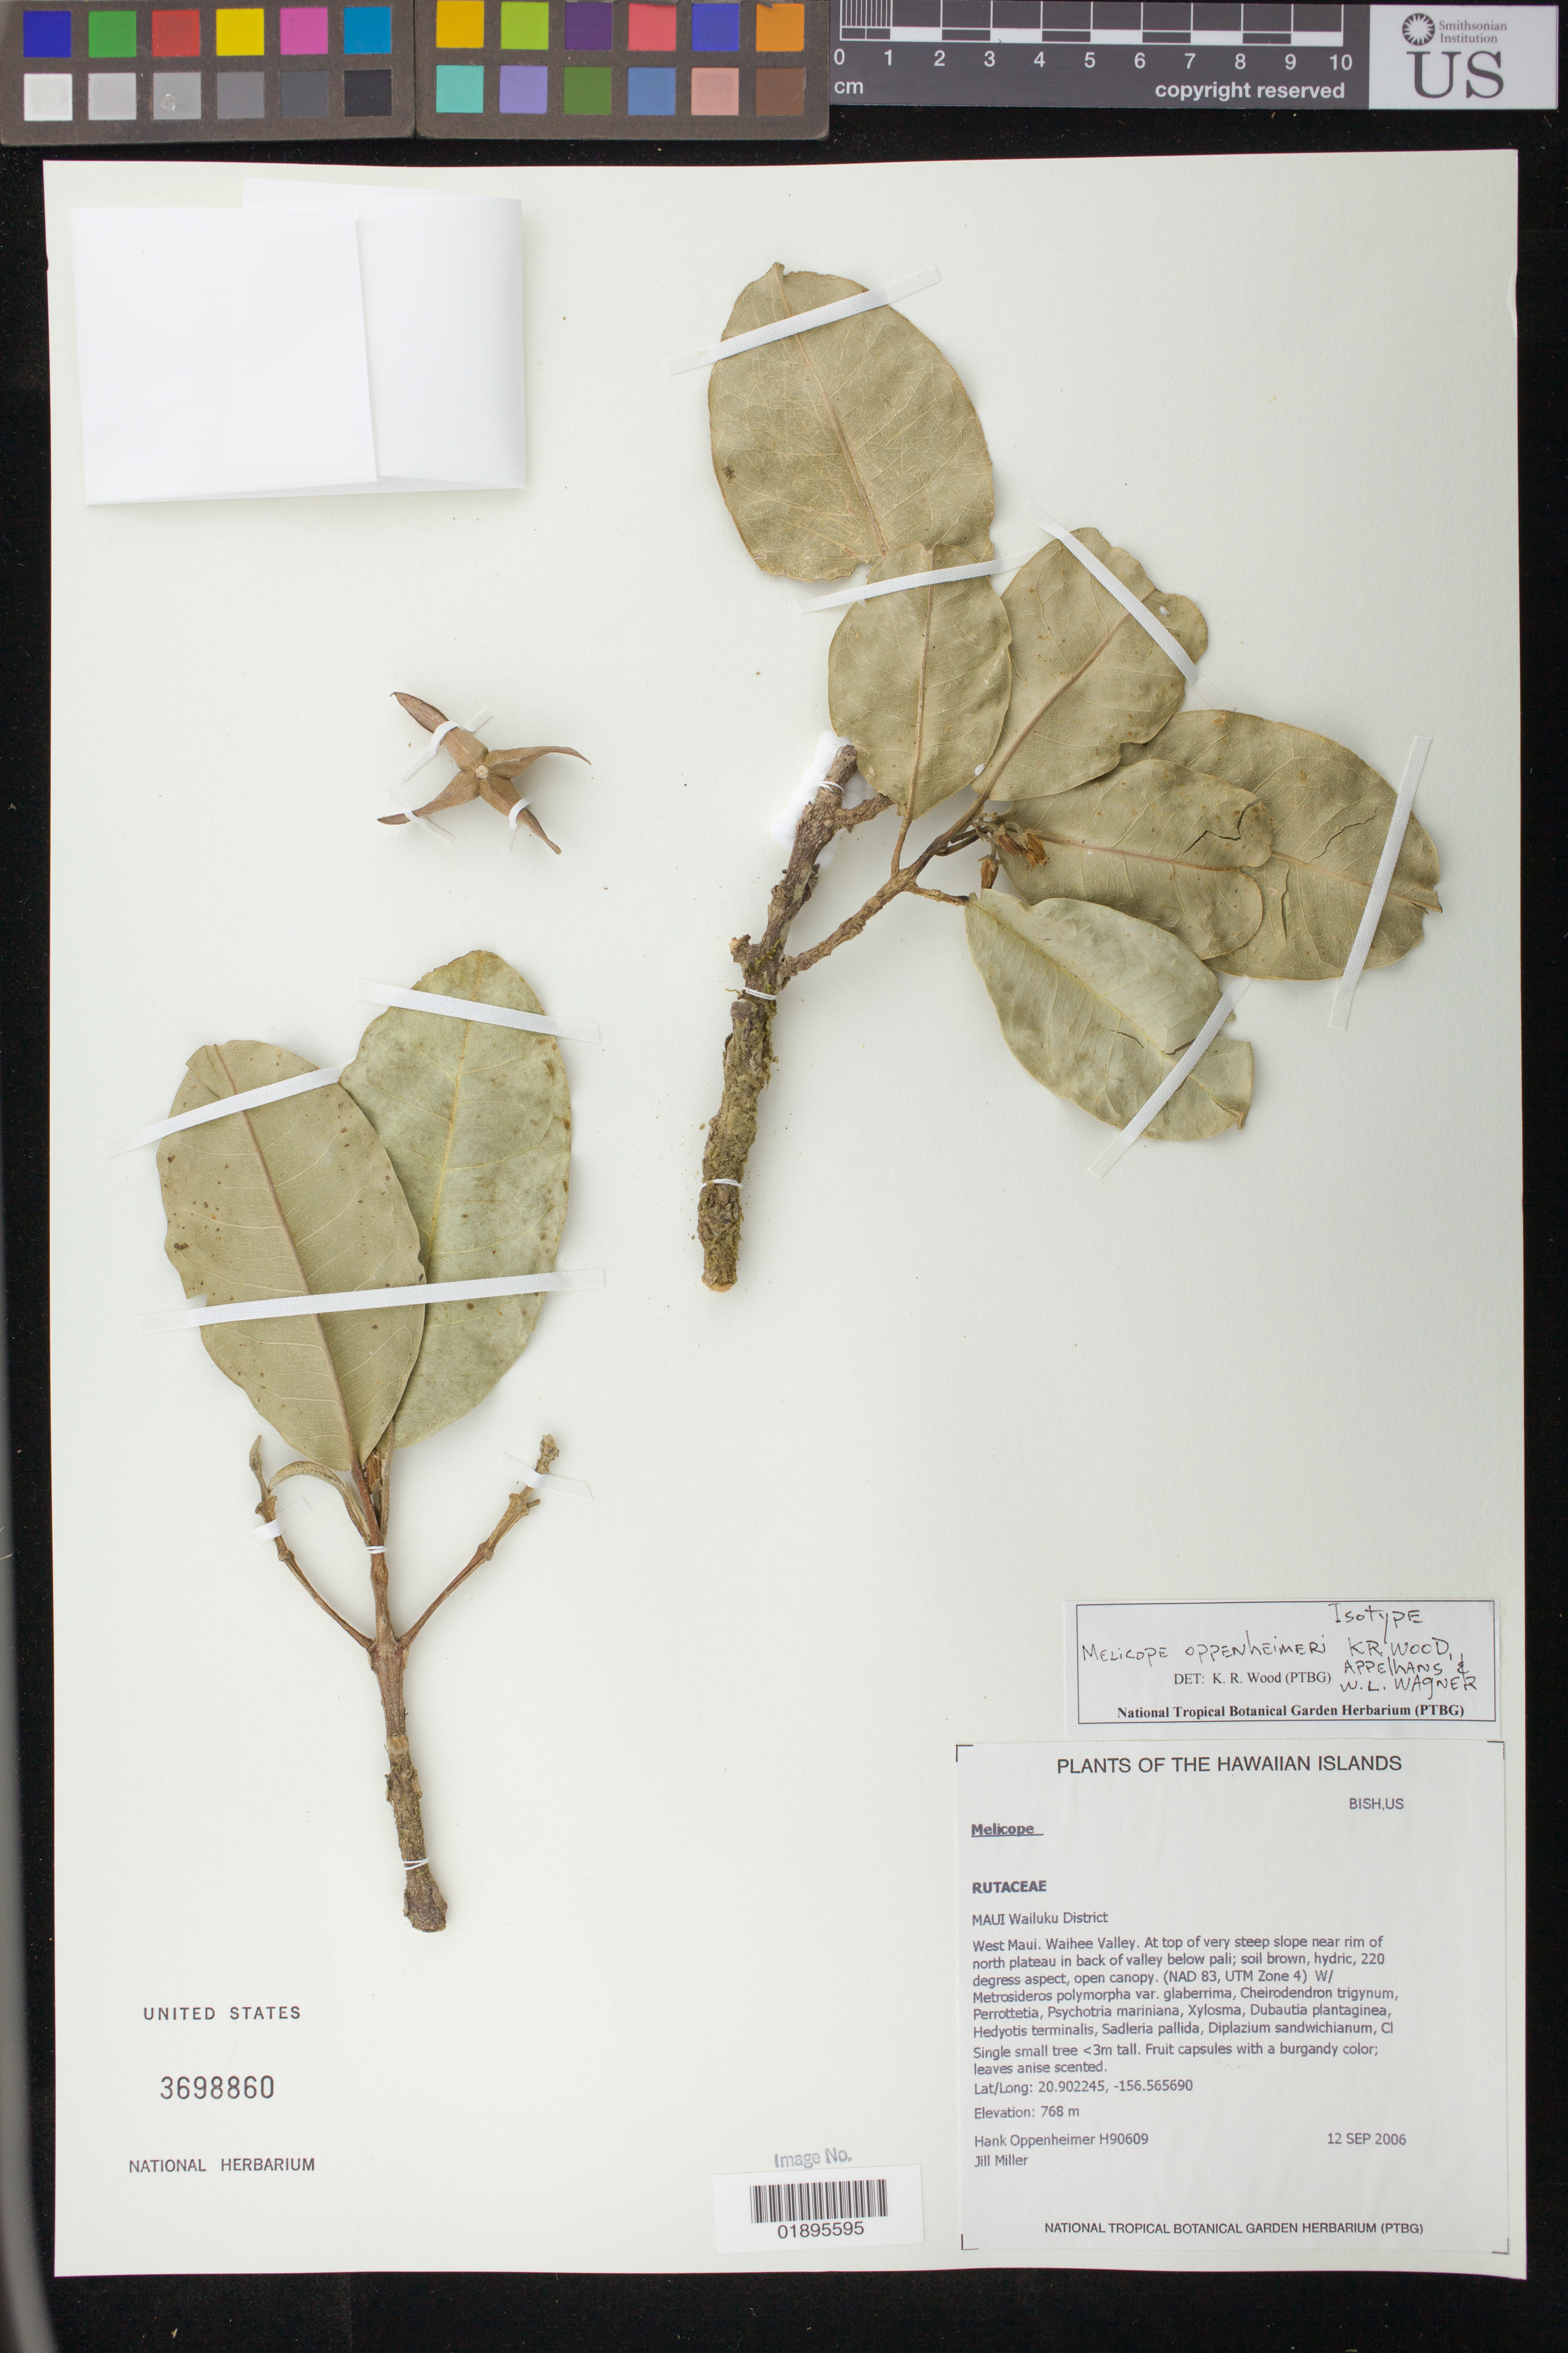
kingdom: Plantae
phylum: Tracheophyta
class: Magnoliopsida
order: Sapindales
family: Rutaceae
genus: Melicope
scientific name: Melicope oppenheimeri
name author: K.R. Wood et al.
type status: Isotype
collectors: H. L. Oppenheimer & J. Miller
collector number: H90609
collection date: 2006-09-12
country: United States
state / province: Hawaii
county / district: Maui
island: Maui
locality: Wailuku District, West Maui, Waihee Valley, at top of very steep slope near rim of north plateau in back of valley below pali.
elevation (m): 768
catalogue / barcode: US 3698860